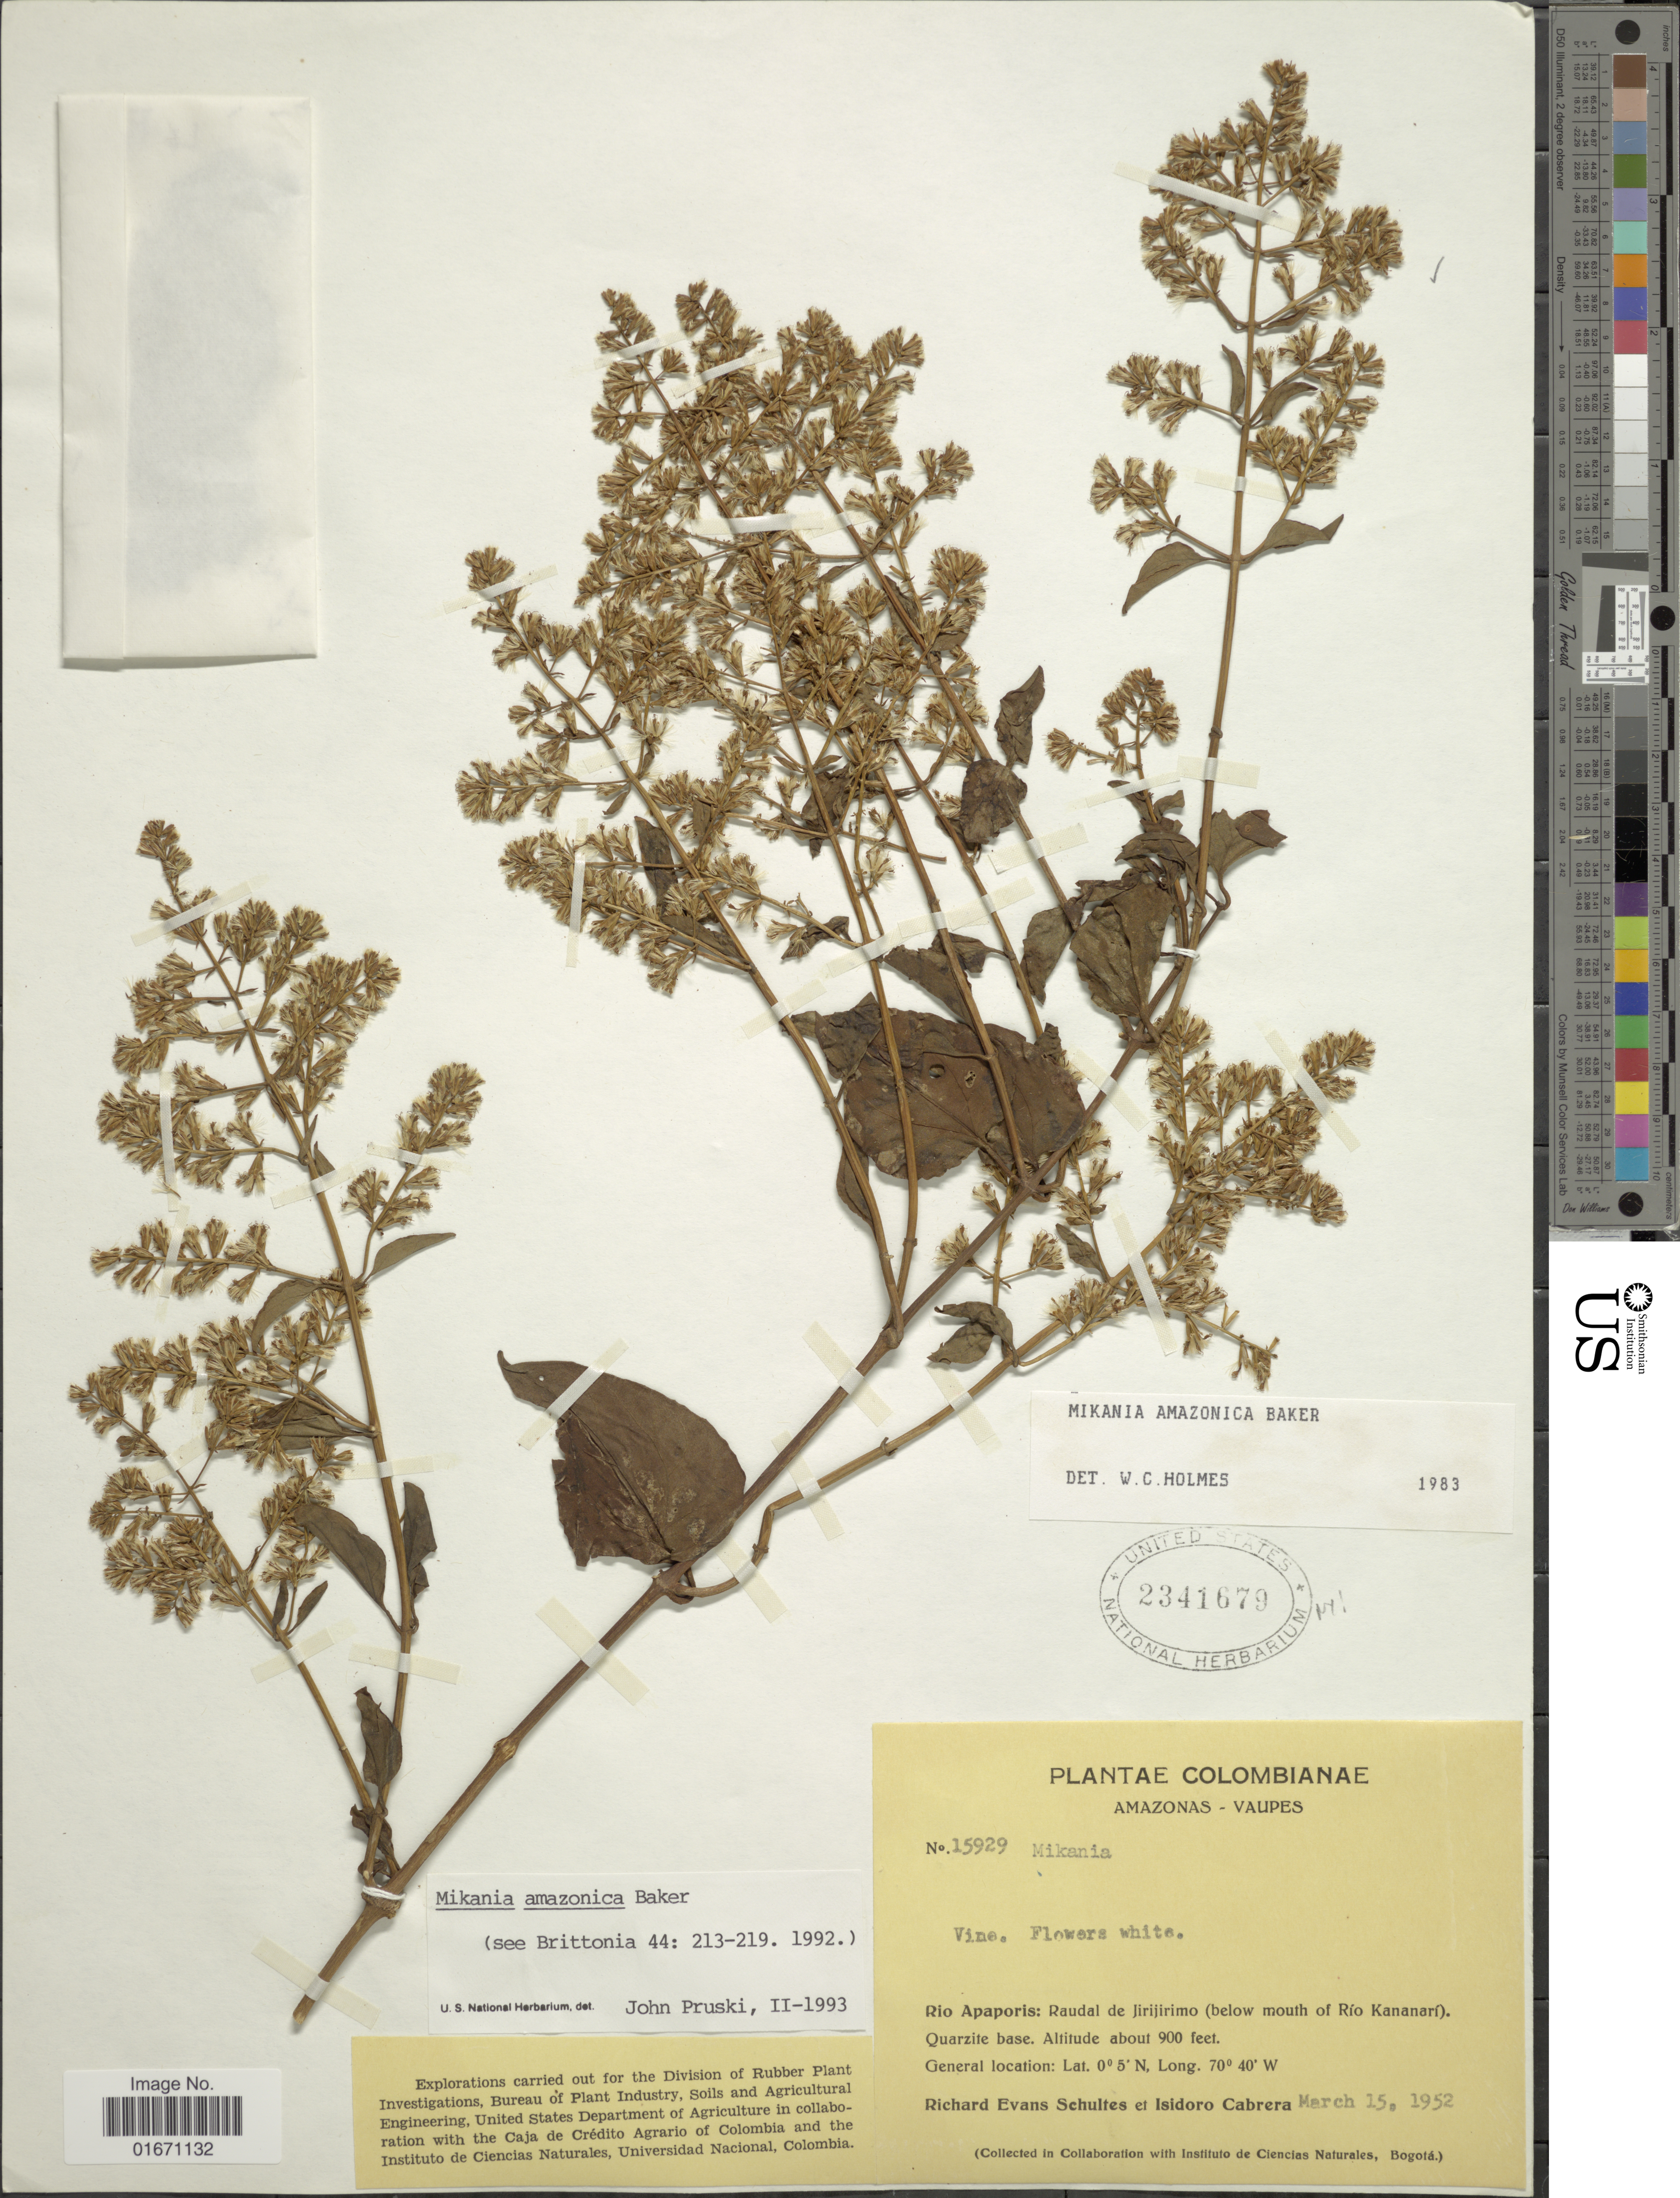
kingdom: Plantae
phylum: Tracheophyta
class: Magnoliopsida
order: Asterales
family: Asteraceae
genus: Mikania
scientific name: Mikania amazonica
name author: Baker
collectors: R. E. Schultes & I. Cabrera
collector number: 15929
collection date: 1952-03-15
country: Colombia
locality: Amazonas-Vaupes, Rio Apaporis, Raudal de Jirijirimo (below mouth of Rio Kananari), Quarzite base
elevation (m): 274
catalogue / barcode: US 2341679